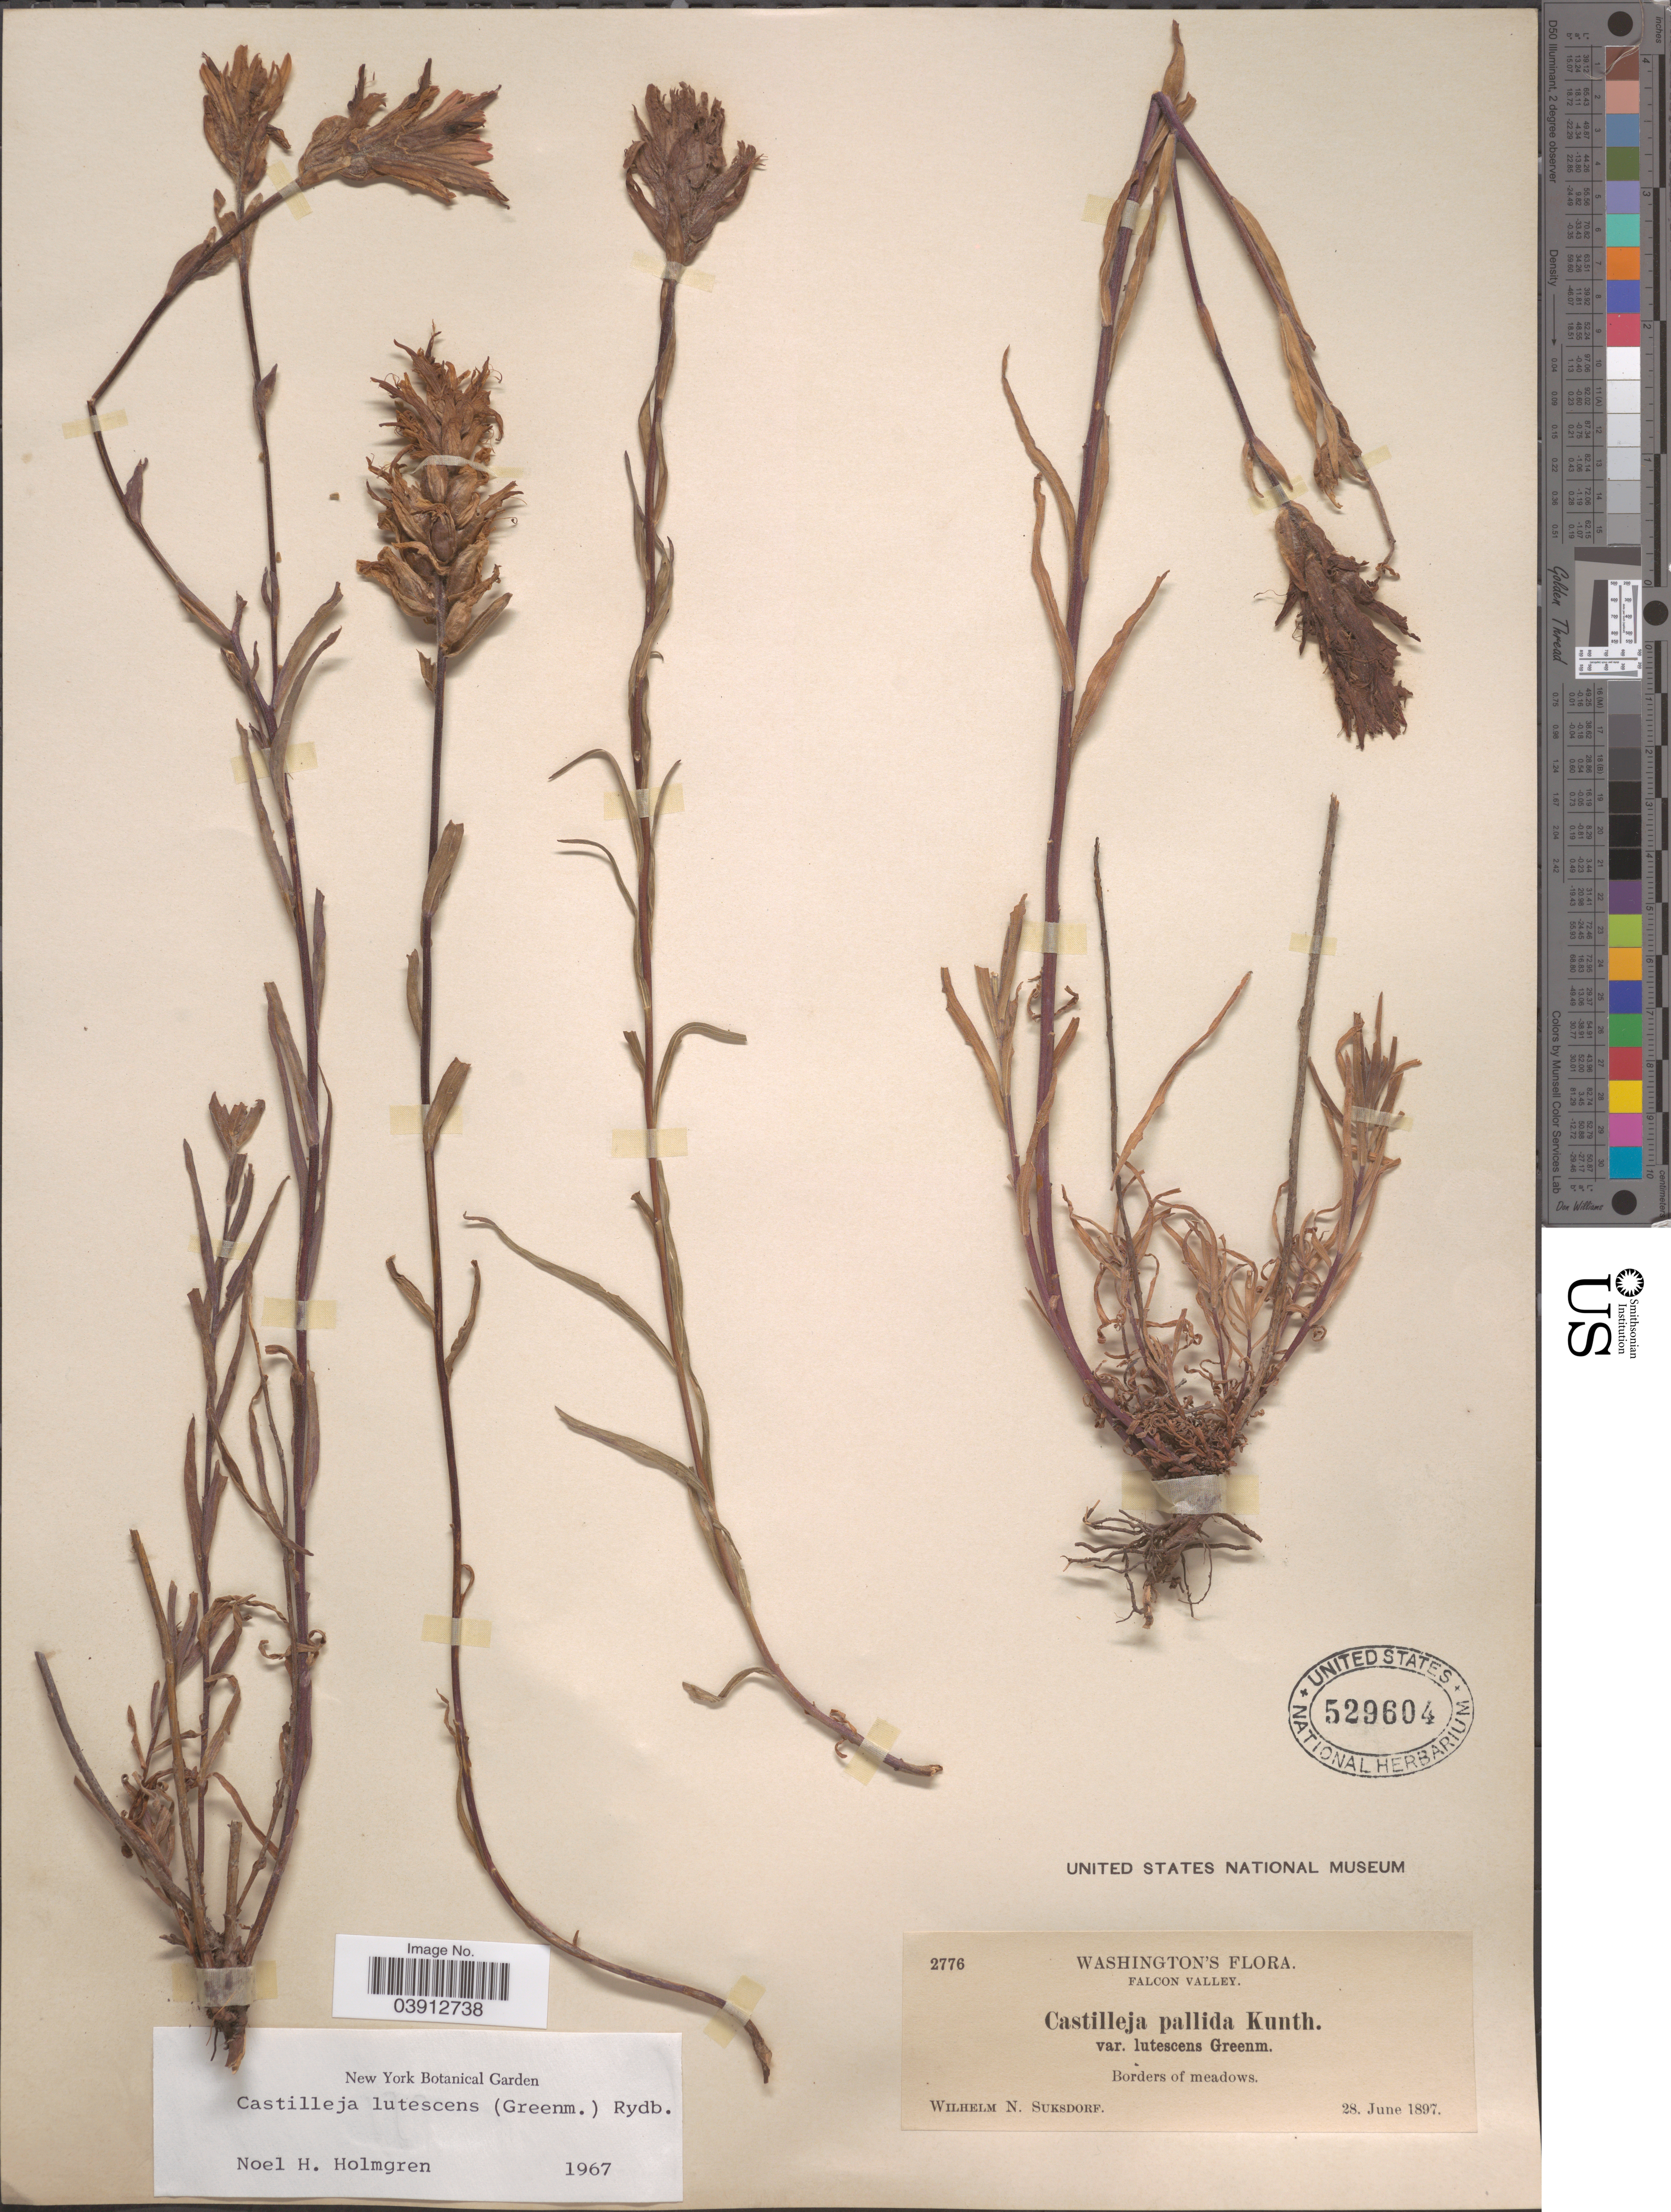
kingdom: Plantae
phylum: Tracheophyta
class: Magnoliopsida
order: Lamiales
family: Orobanchaceae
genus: Castilleja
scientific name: Castilleja lutescens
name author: (Greenm.) Rydb.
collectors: W. N. Suksdorf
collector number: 2776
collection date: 1897-06-28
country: United States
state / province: Washington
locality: Falcon Valley. Borders of meadows.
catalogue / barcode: US 529064